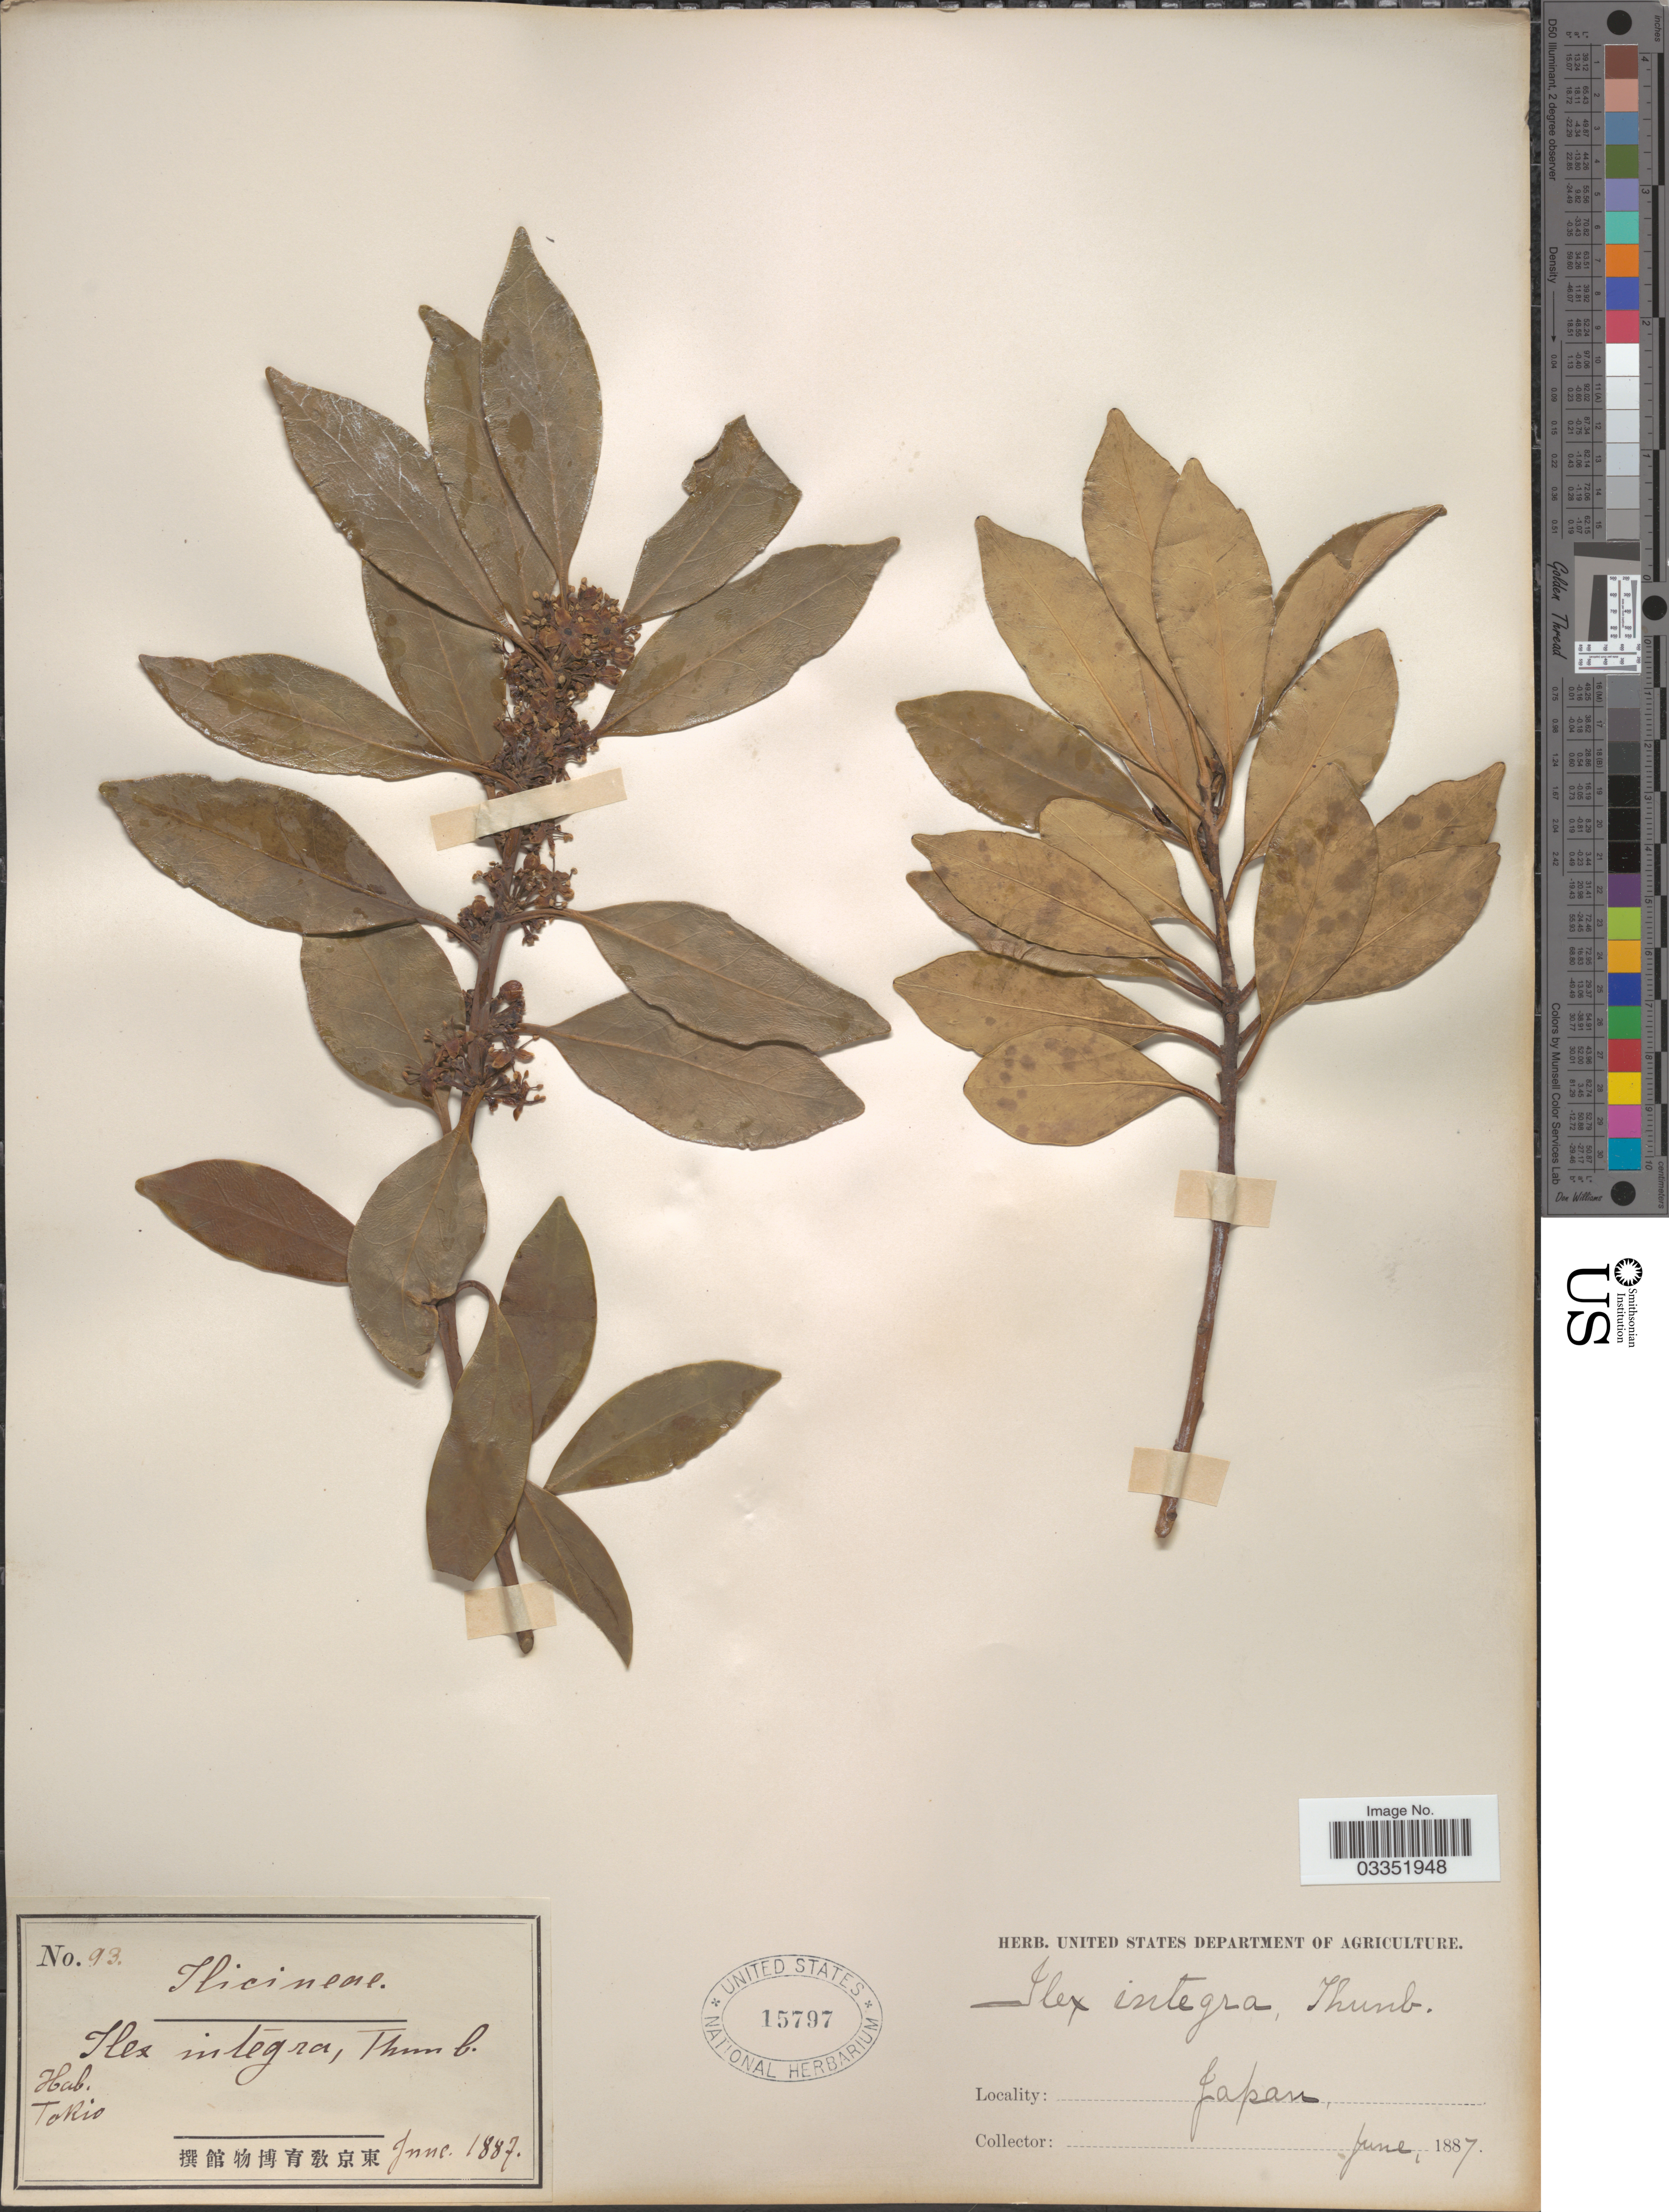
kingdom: Plantae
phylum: Tracheophyta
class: Magnoliopsida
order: Aquifoliales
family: Aquifoliaceae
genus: Ilex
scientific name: Ilex integra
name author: Thunb.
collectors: ex herb. U. S. Department of Agriculture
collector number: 93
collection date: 1887-06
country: Japan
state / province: Tokyo, Federal City of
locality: Tokio.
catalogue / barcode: US 15797